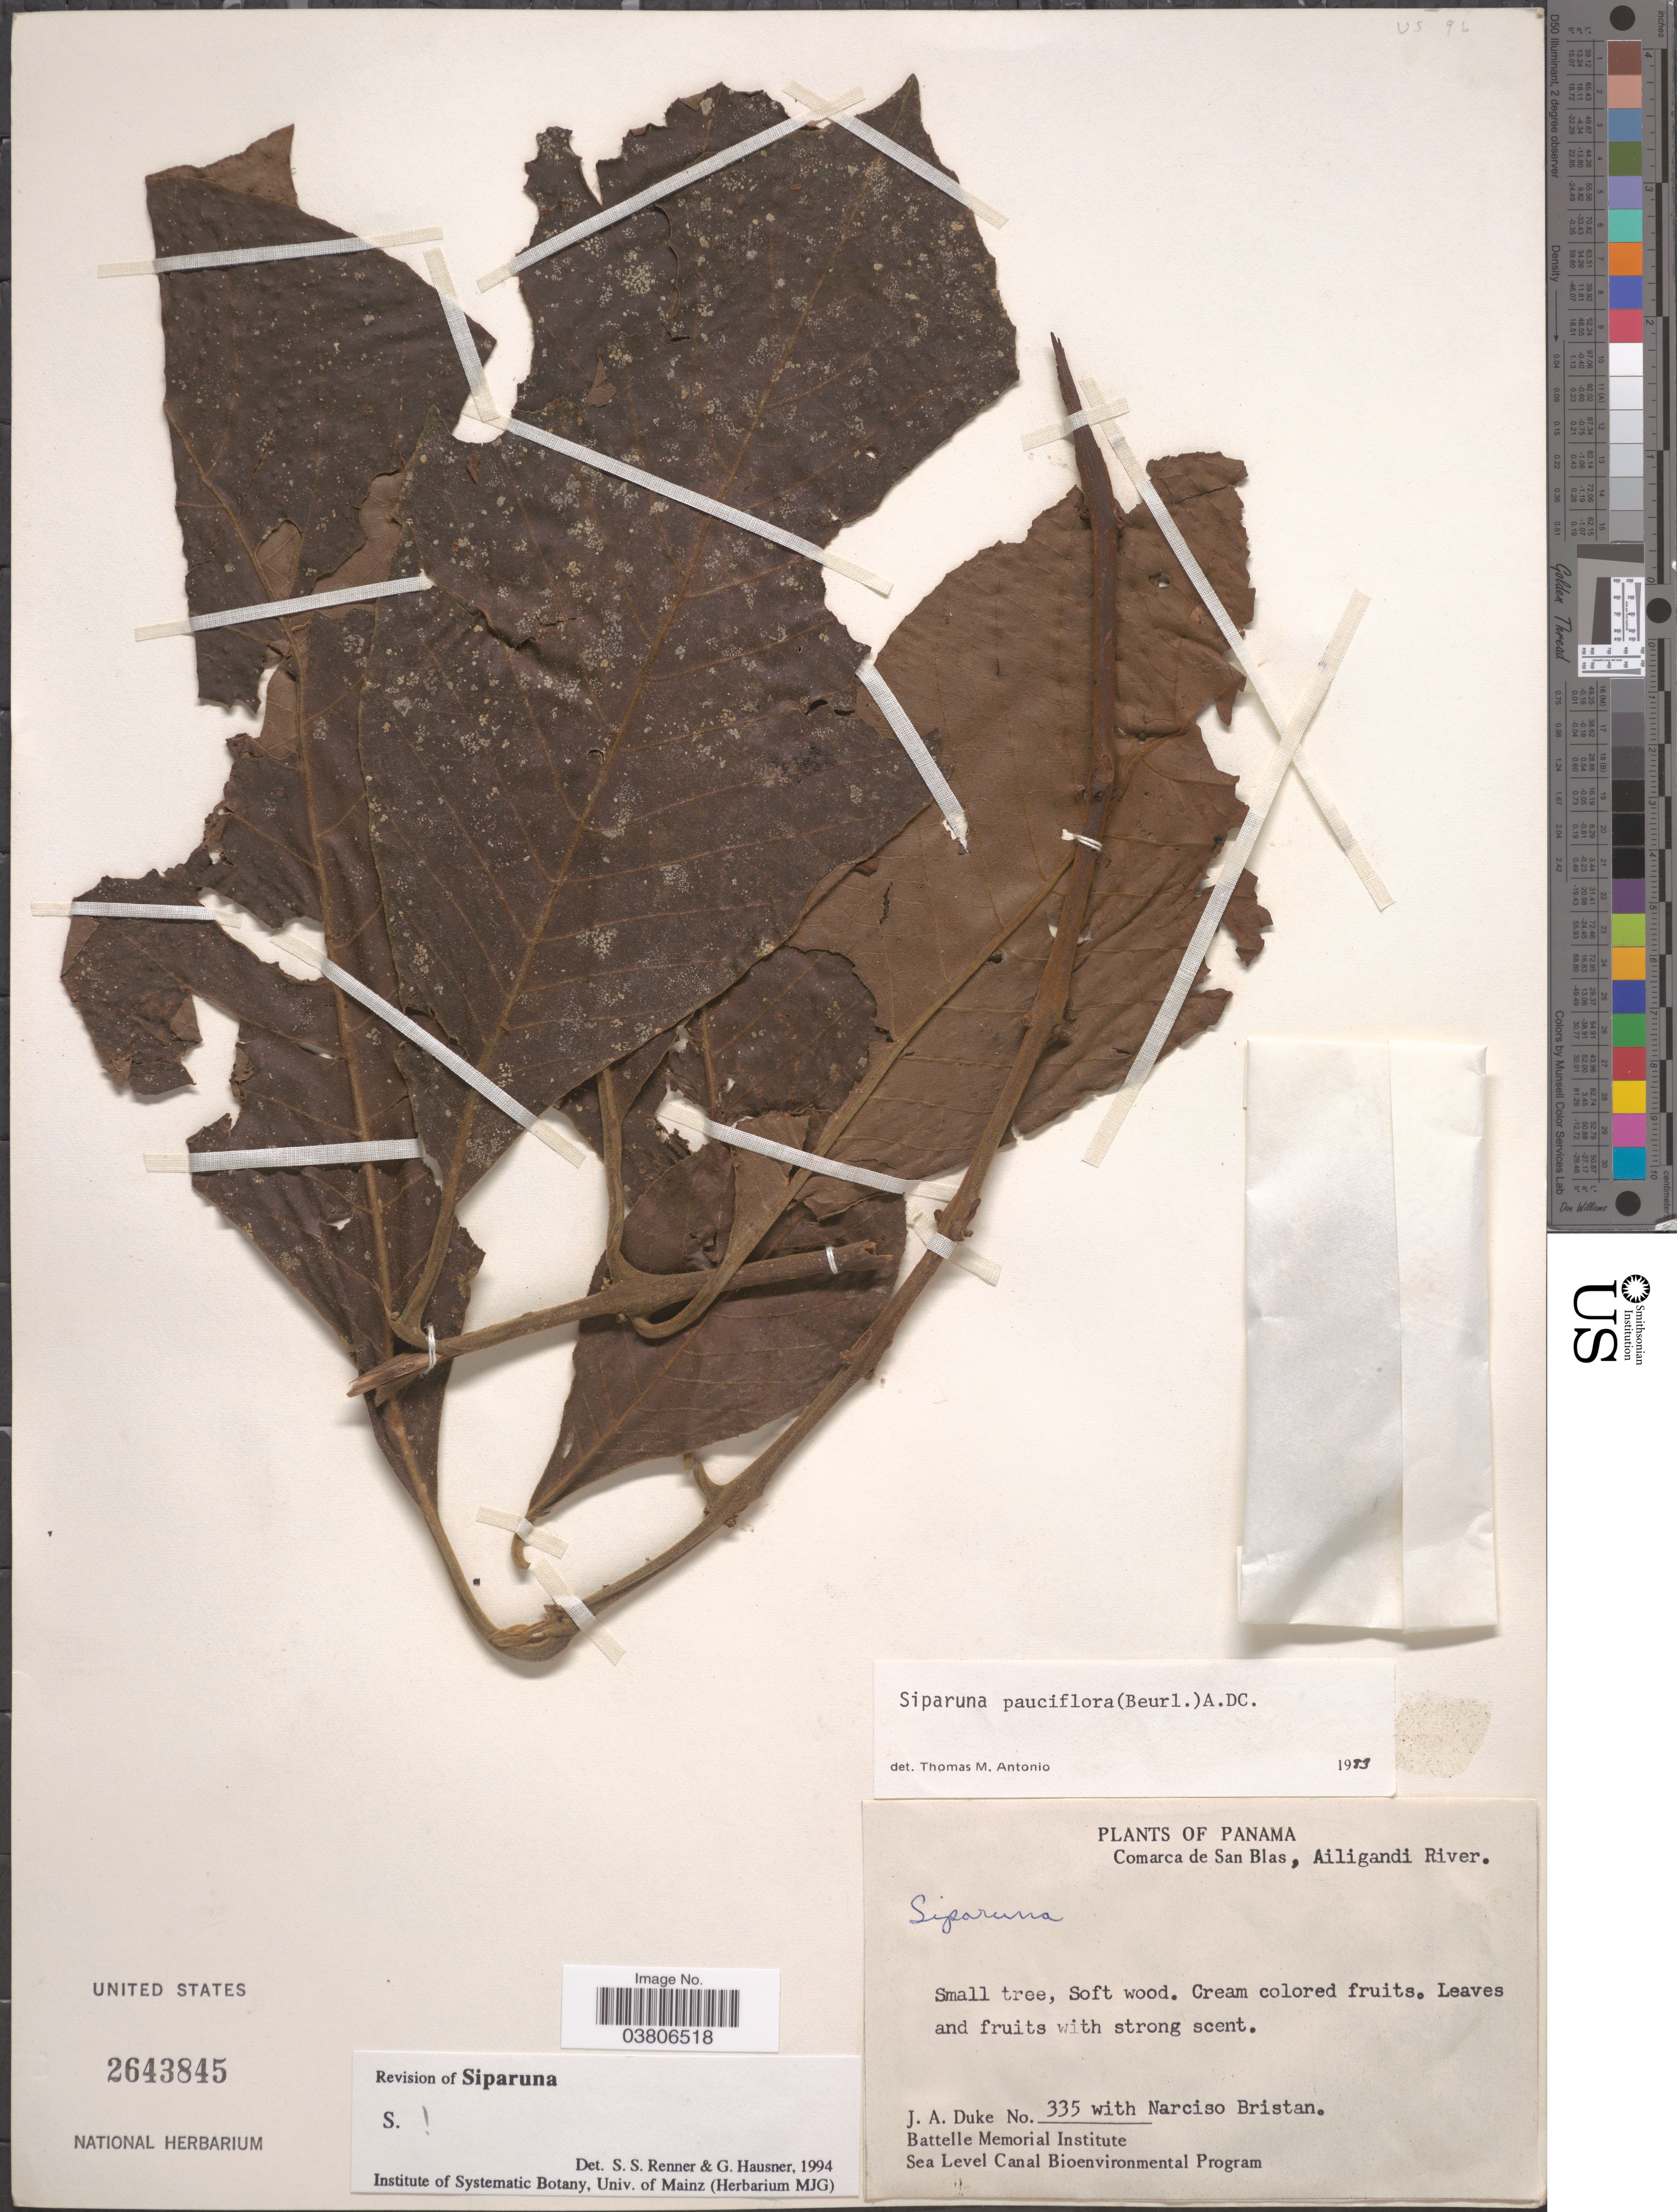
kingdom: Plantae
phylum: Tracheophyta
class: Magnoliopsida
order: Laurales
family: Siparunaceae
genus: Siparuna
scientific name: Siparuna pauciflora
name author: (Beurling) A. DC.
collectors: J. A. Duke & N. Bristan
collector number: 335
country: Panama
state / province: Kuna Yala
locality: Comarca de San Blas, Ailigandi River.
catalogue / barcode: US 2643845